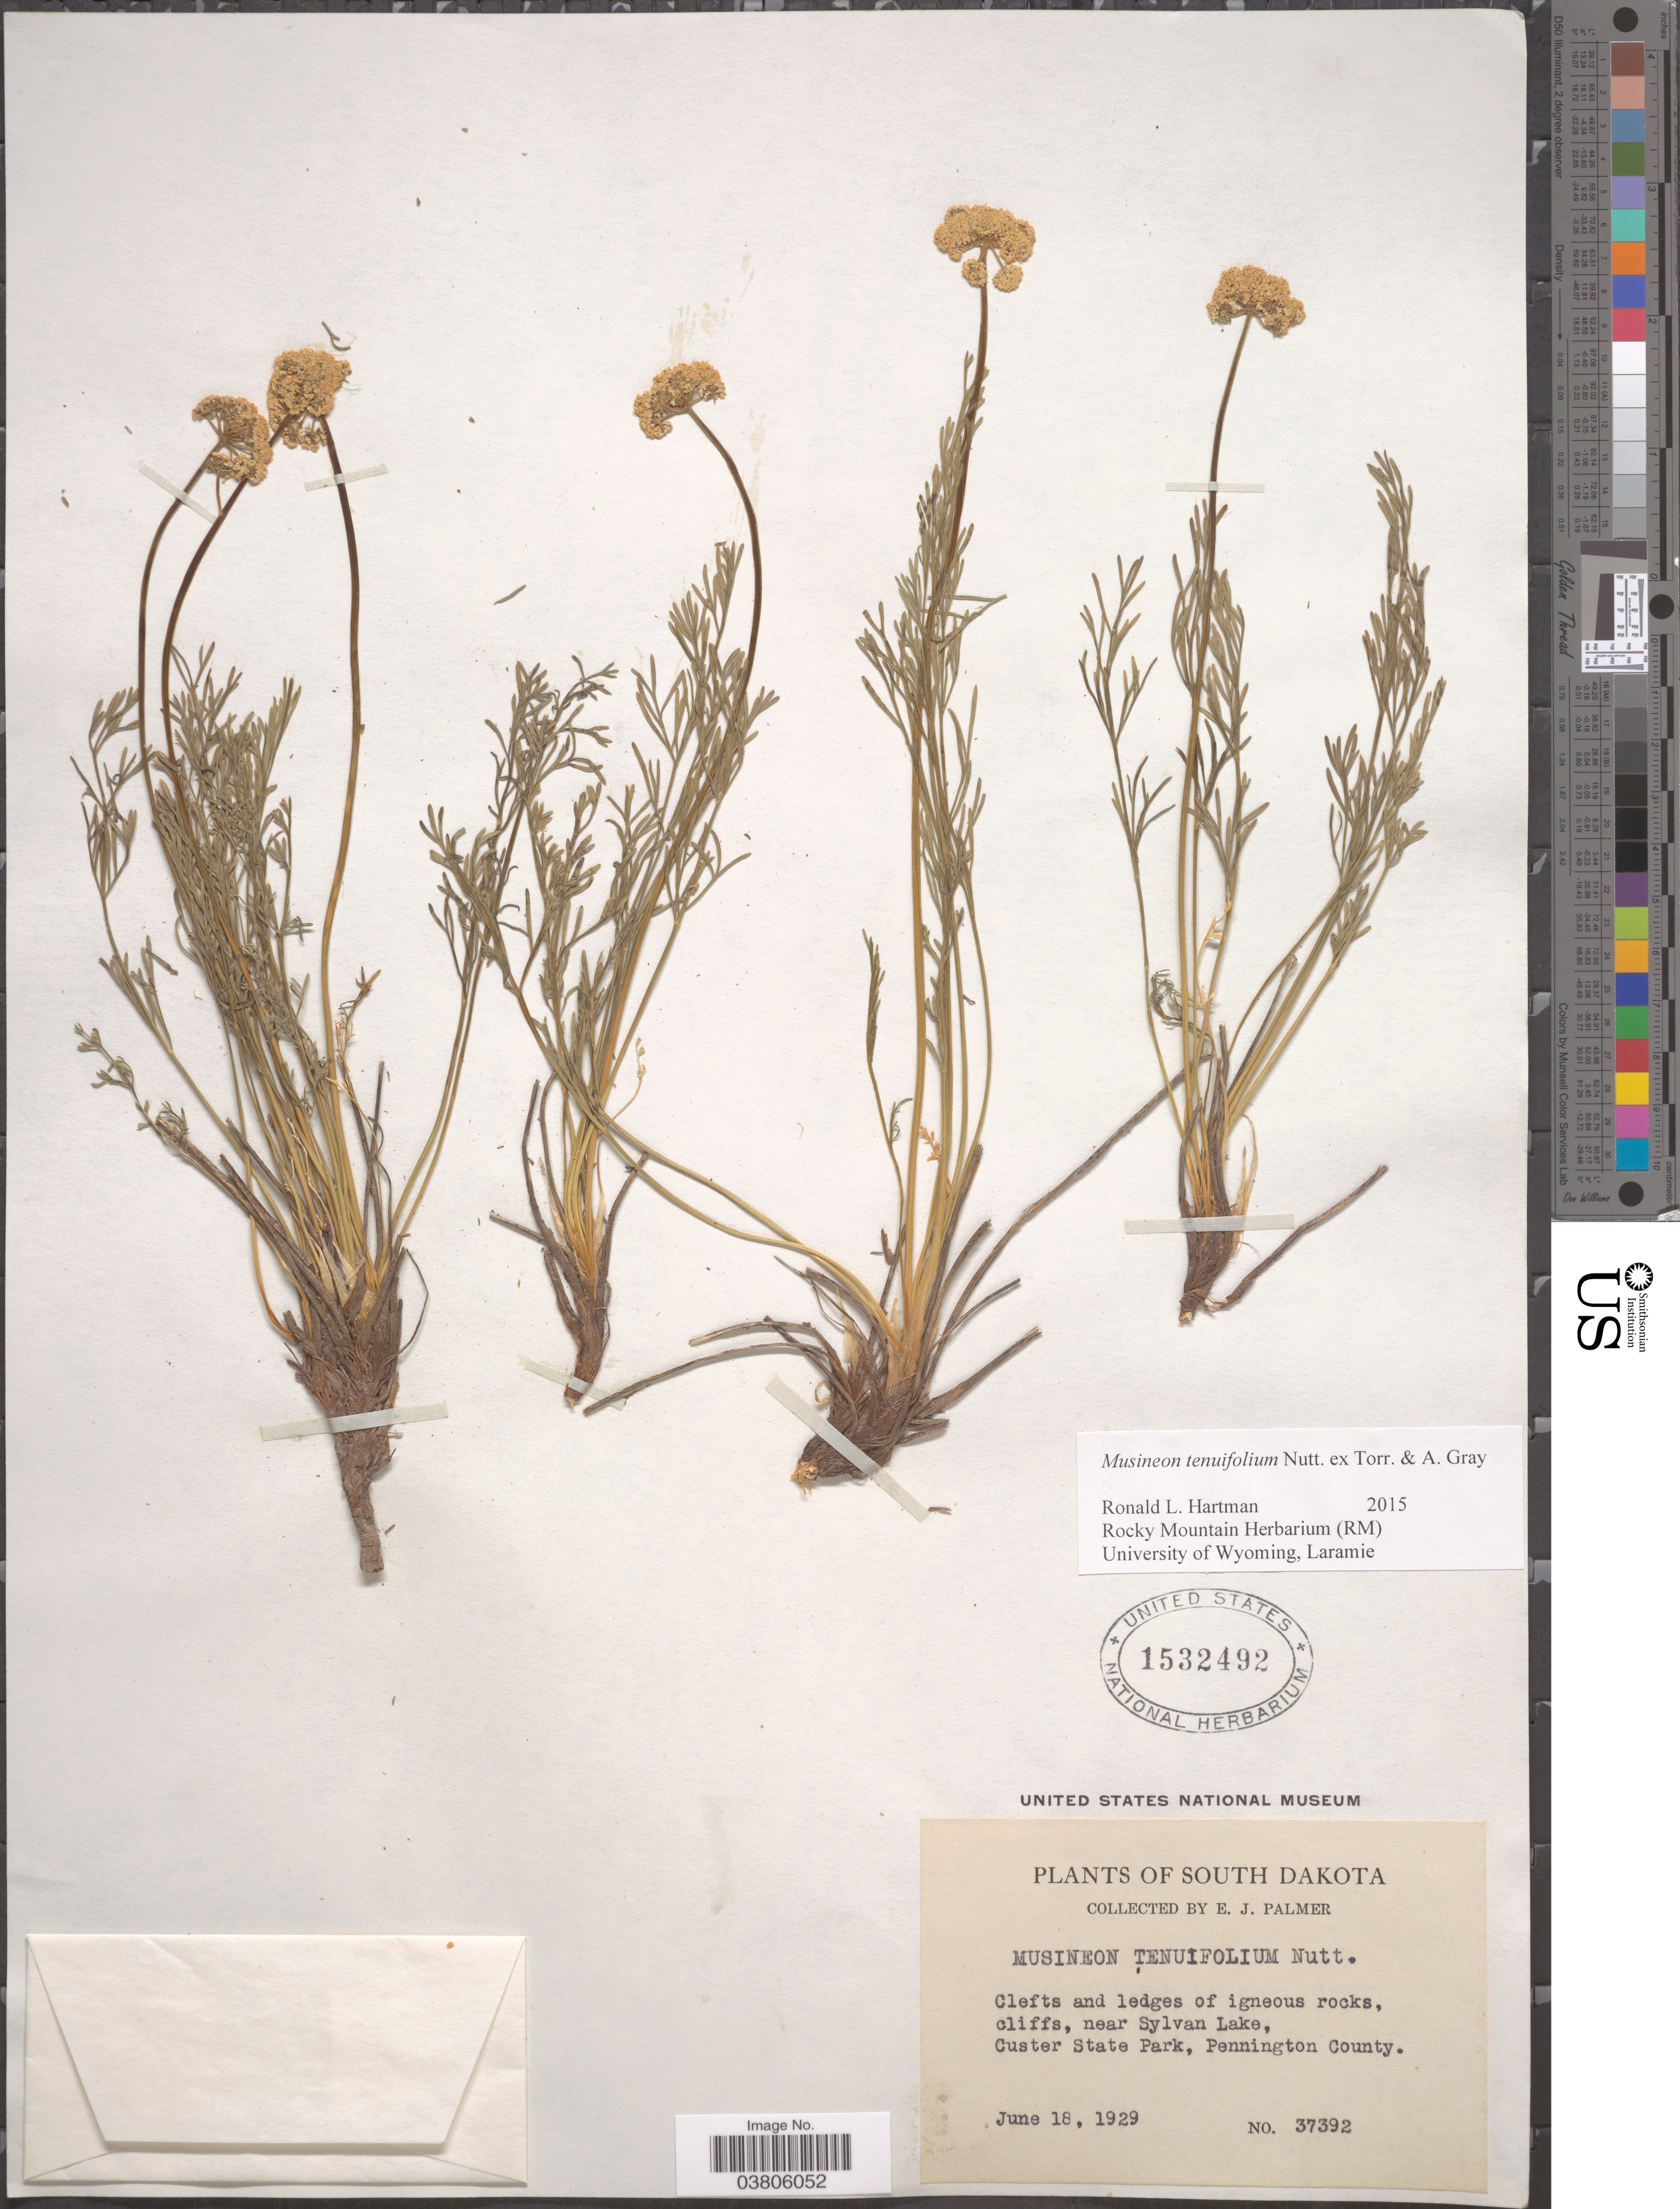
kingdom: Plantae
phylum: Tracheophyta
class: Magnoliopsida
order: Apiales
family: Apiaceae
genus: Musineon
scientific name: Musineon tenuifolium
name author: Nutt.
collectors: E. J. Palmer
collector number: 37392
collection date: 1929-06-18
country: United States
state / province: South Dakota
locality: Near Sylvan Lake, Custer State Park, Pennington County.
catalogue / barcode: US 1532492